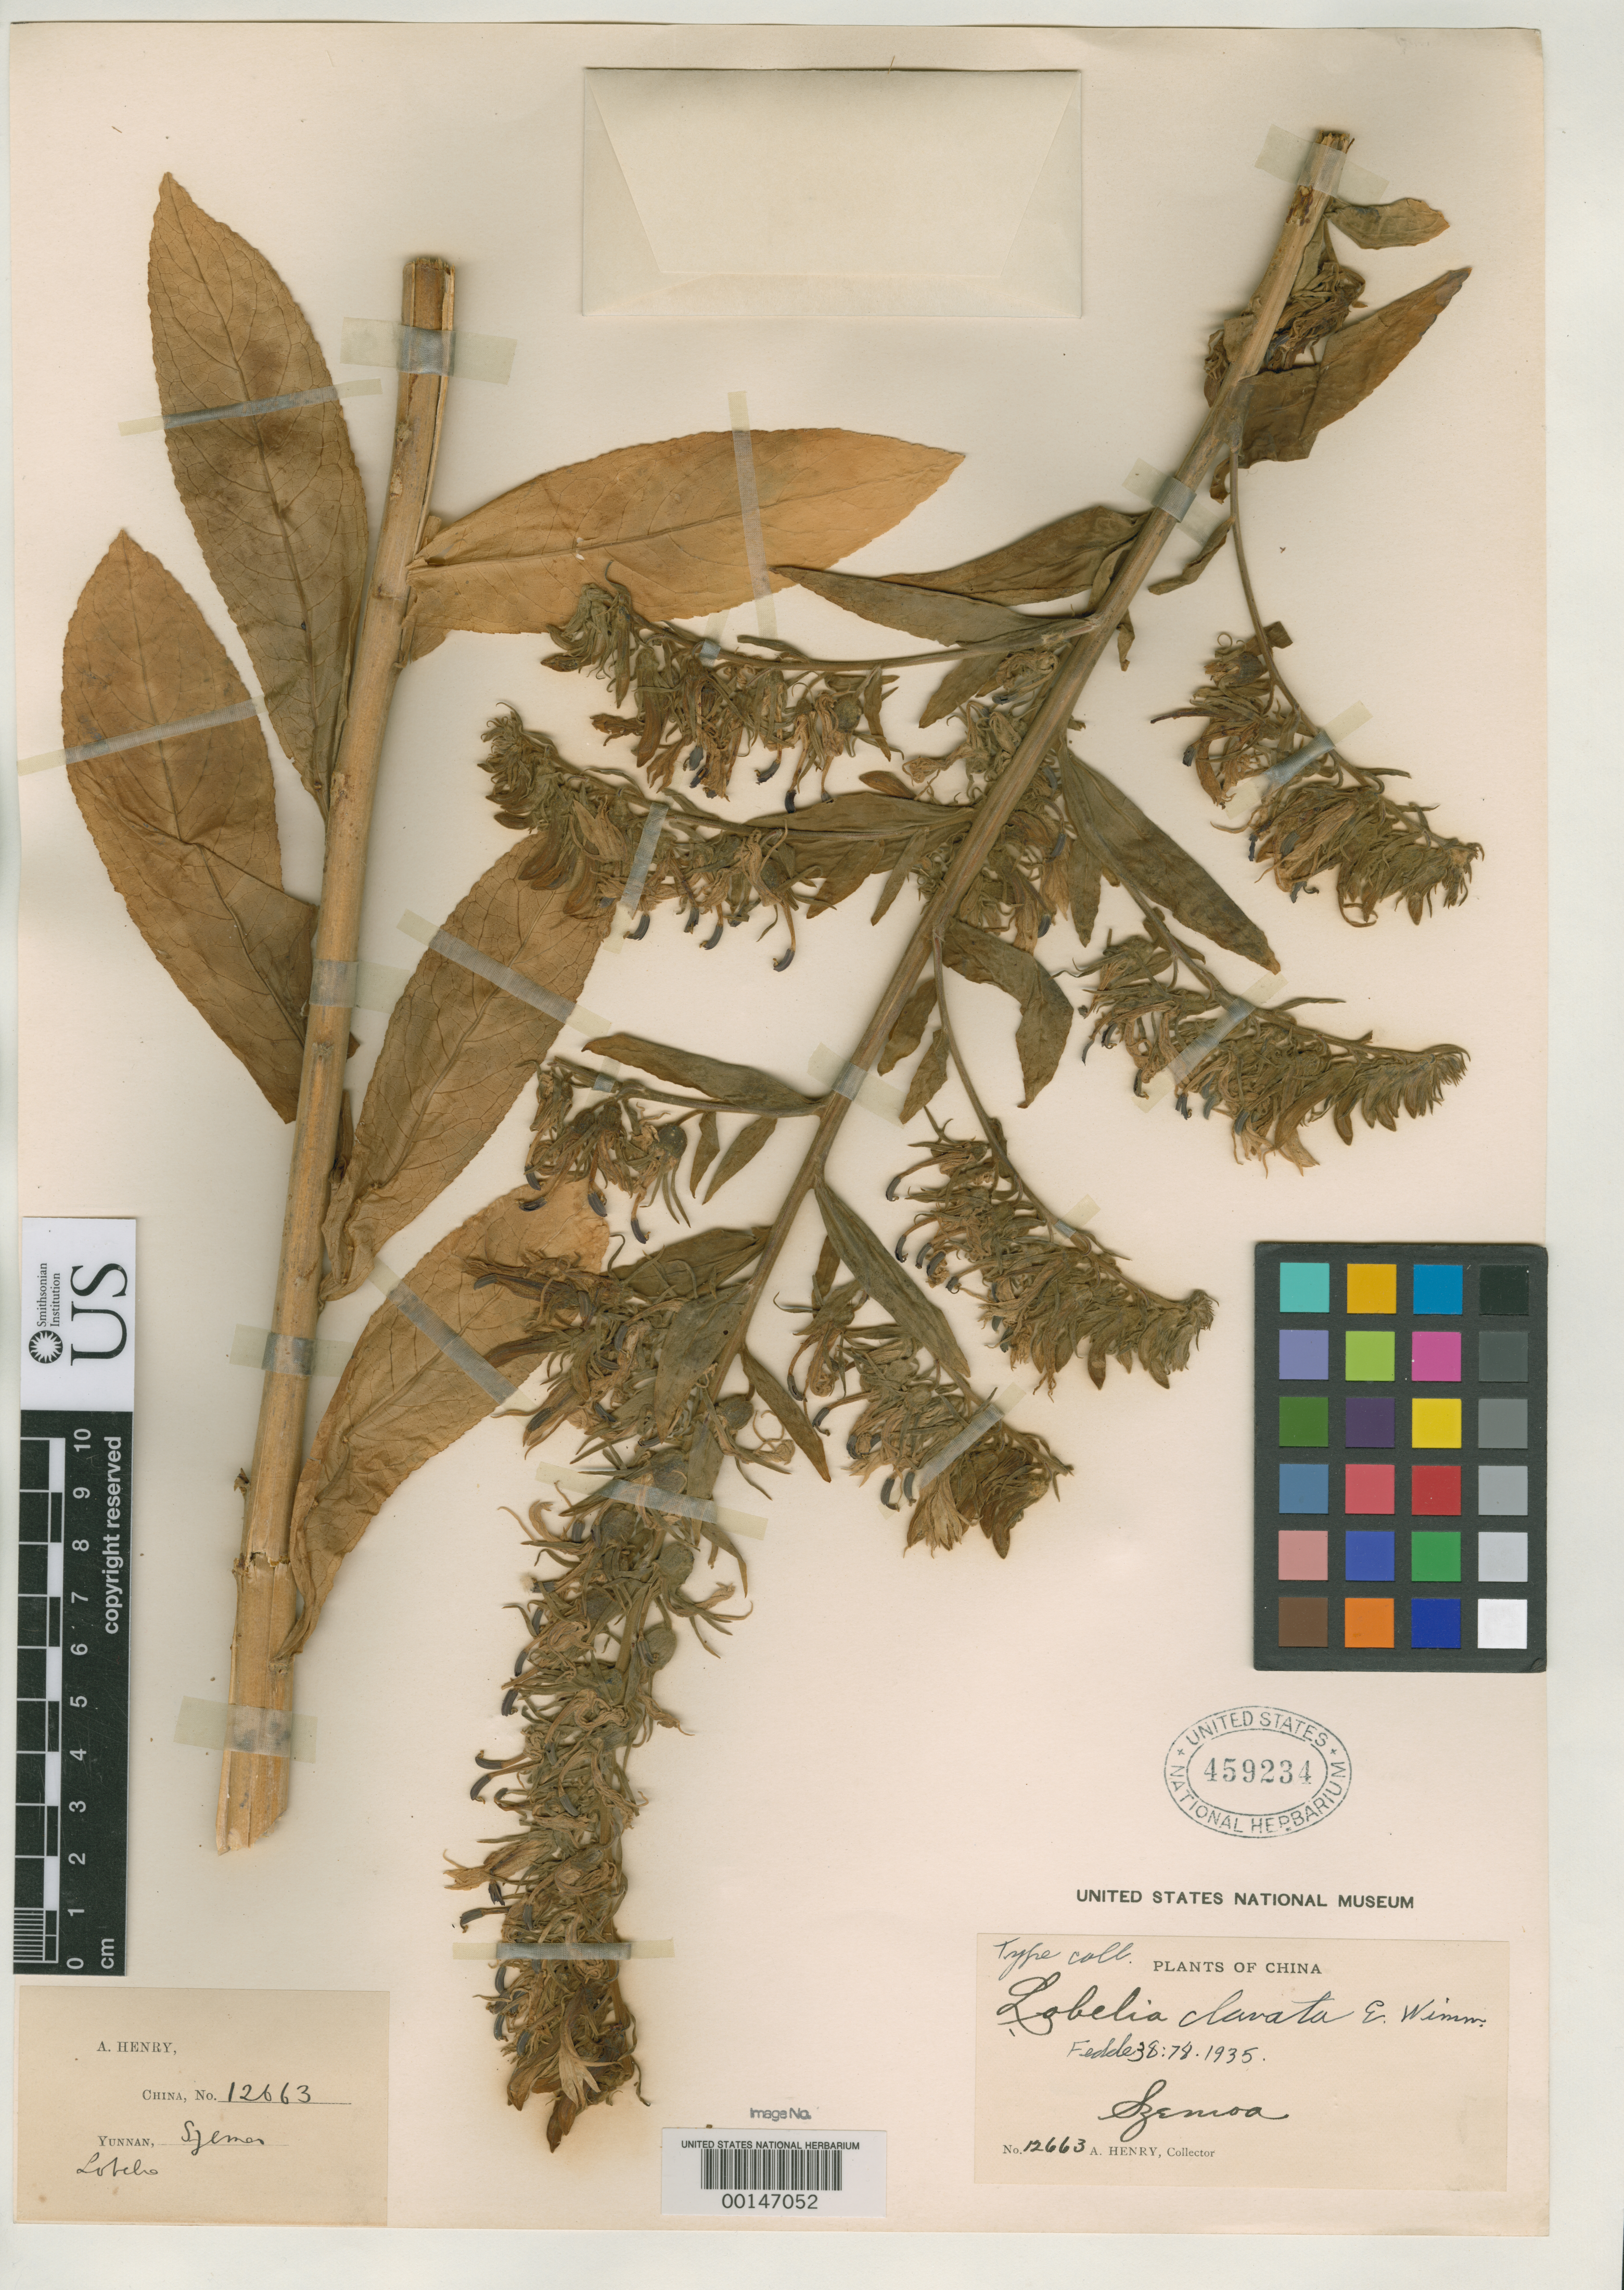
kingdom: Plantae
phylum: Tracheophyta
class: Magnoliopsida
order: Asterales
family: Campanulaceae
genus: Lobelia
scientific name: Lobelia clavata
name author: E. Wimm.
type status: Isotype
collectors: A. Henry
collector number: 12663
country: China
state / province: Yunnan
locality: Szemao.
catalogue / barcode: US 459234